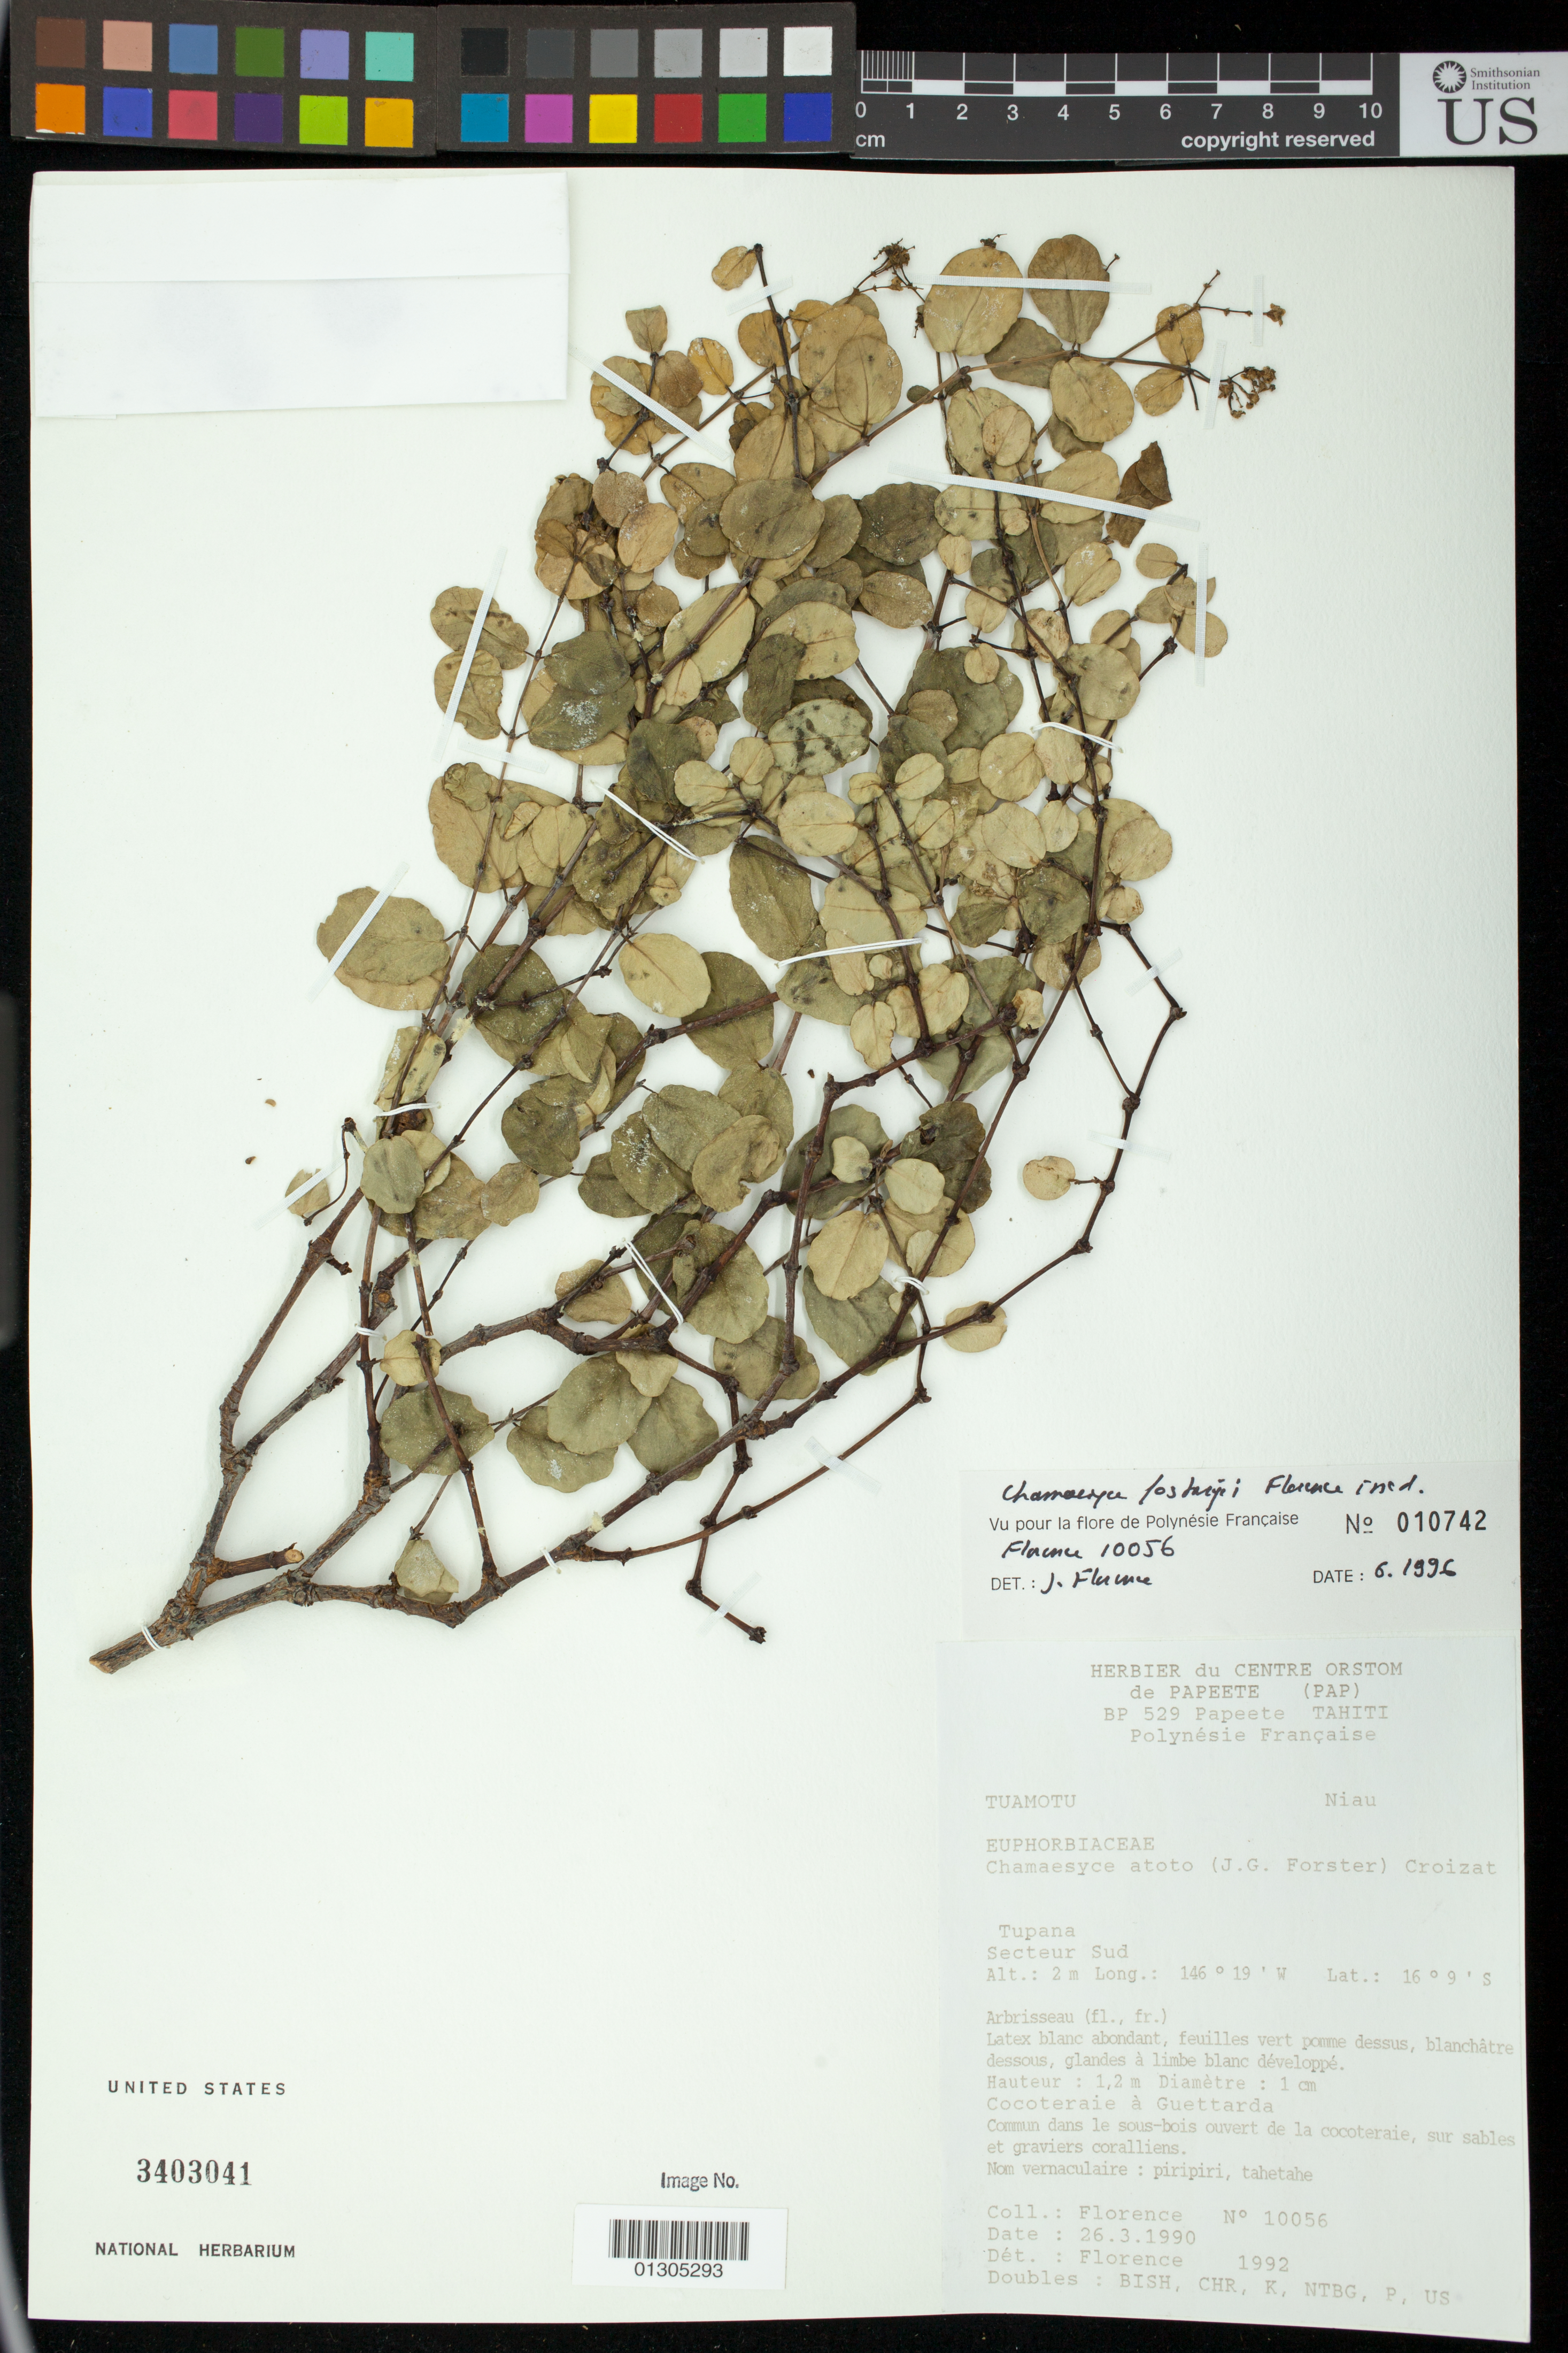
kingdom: Plantae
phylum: Tracheophyta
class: Magnoliopsida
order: Malpighiales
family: Euphorbiaceae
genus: Euphorbia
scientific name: Euphorbia fosbergii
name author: (J. Florence) Govaerts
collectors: J. Florence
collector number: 10056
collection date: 1990-03-26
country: French Polynesia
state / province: Gambier Islands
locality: Niau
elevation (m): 2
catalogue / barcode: US 3403041